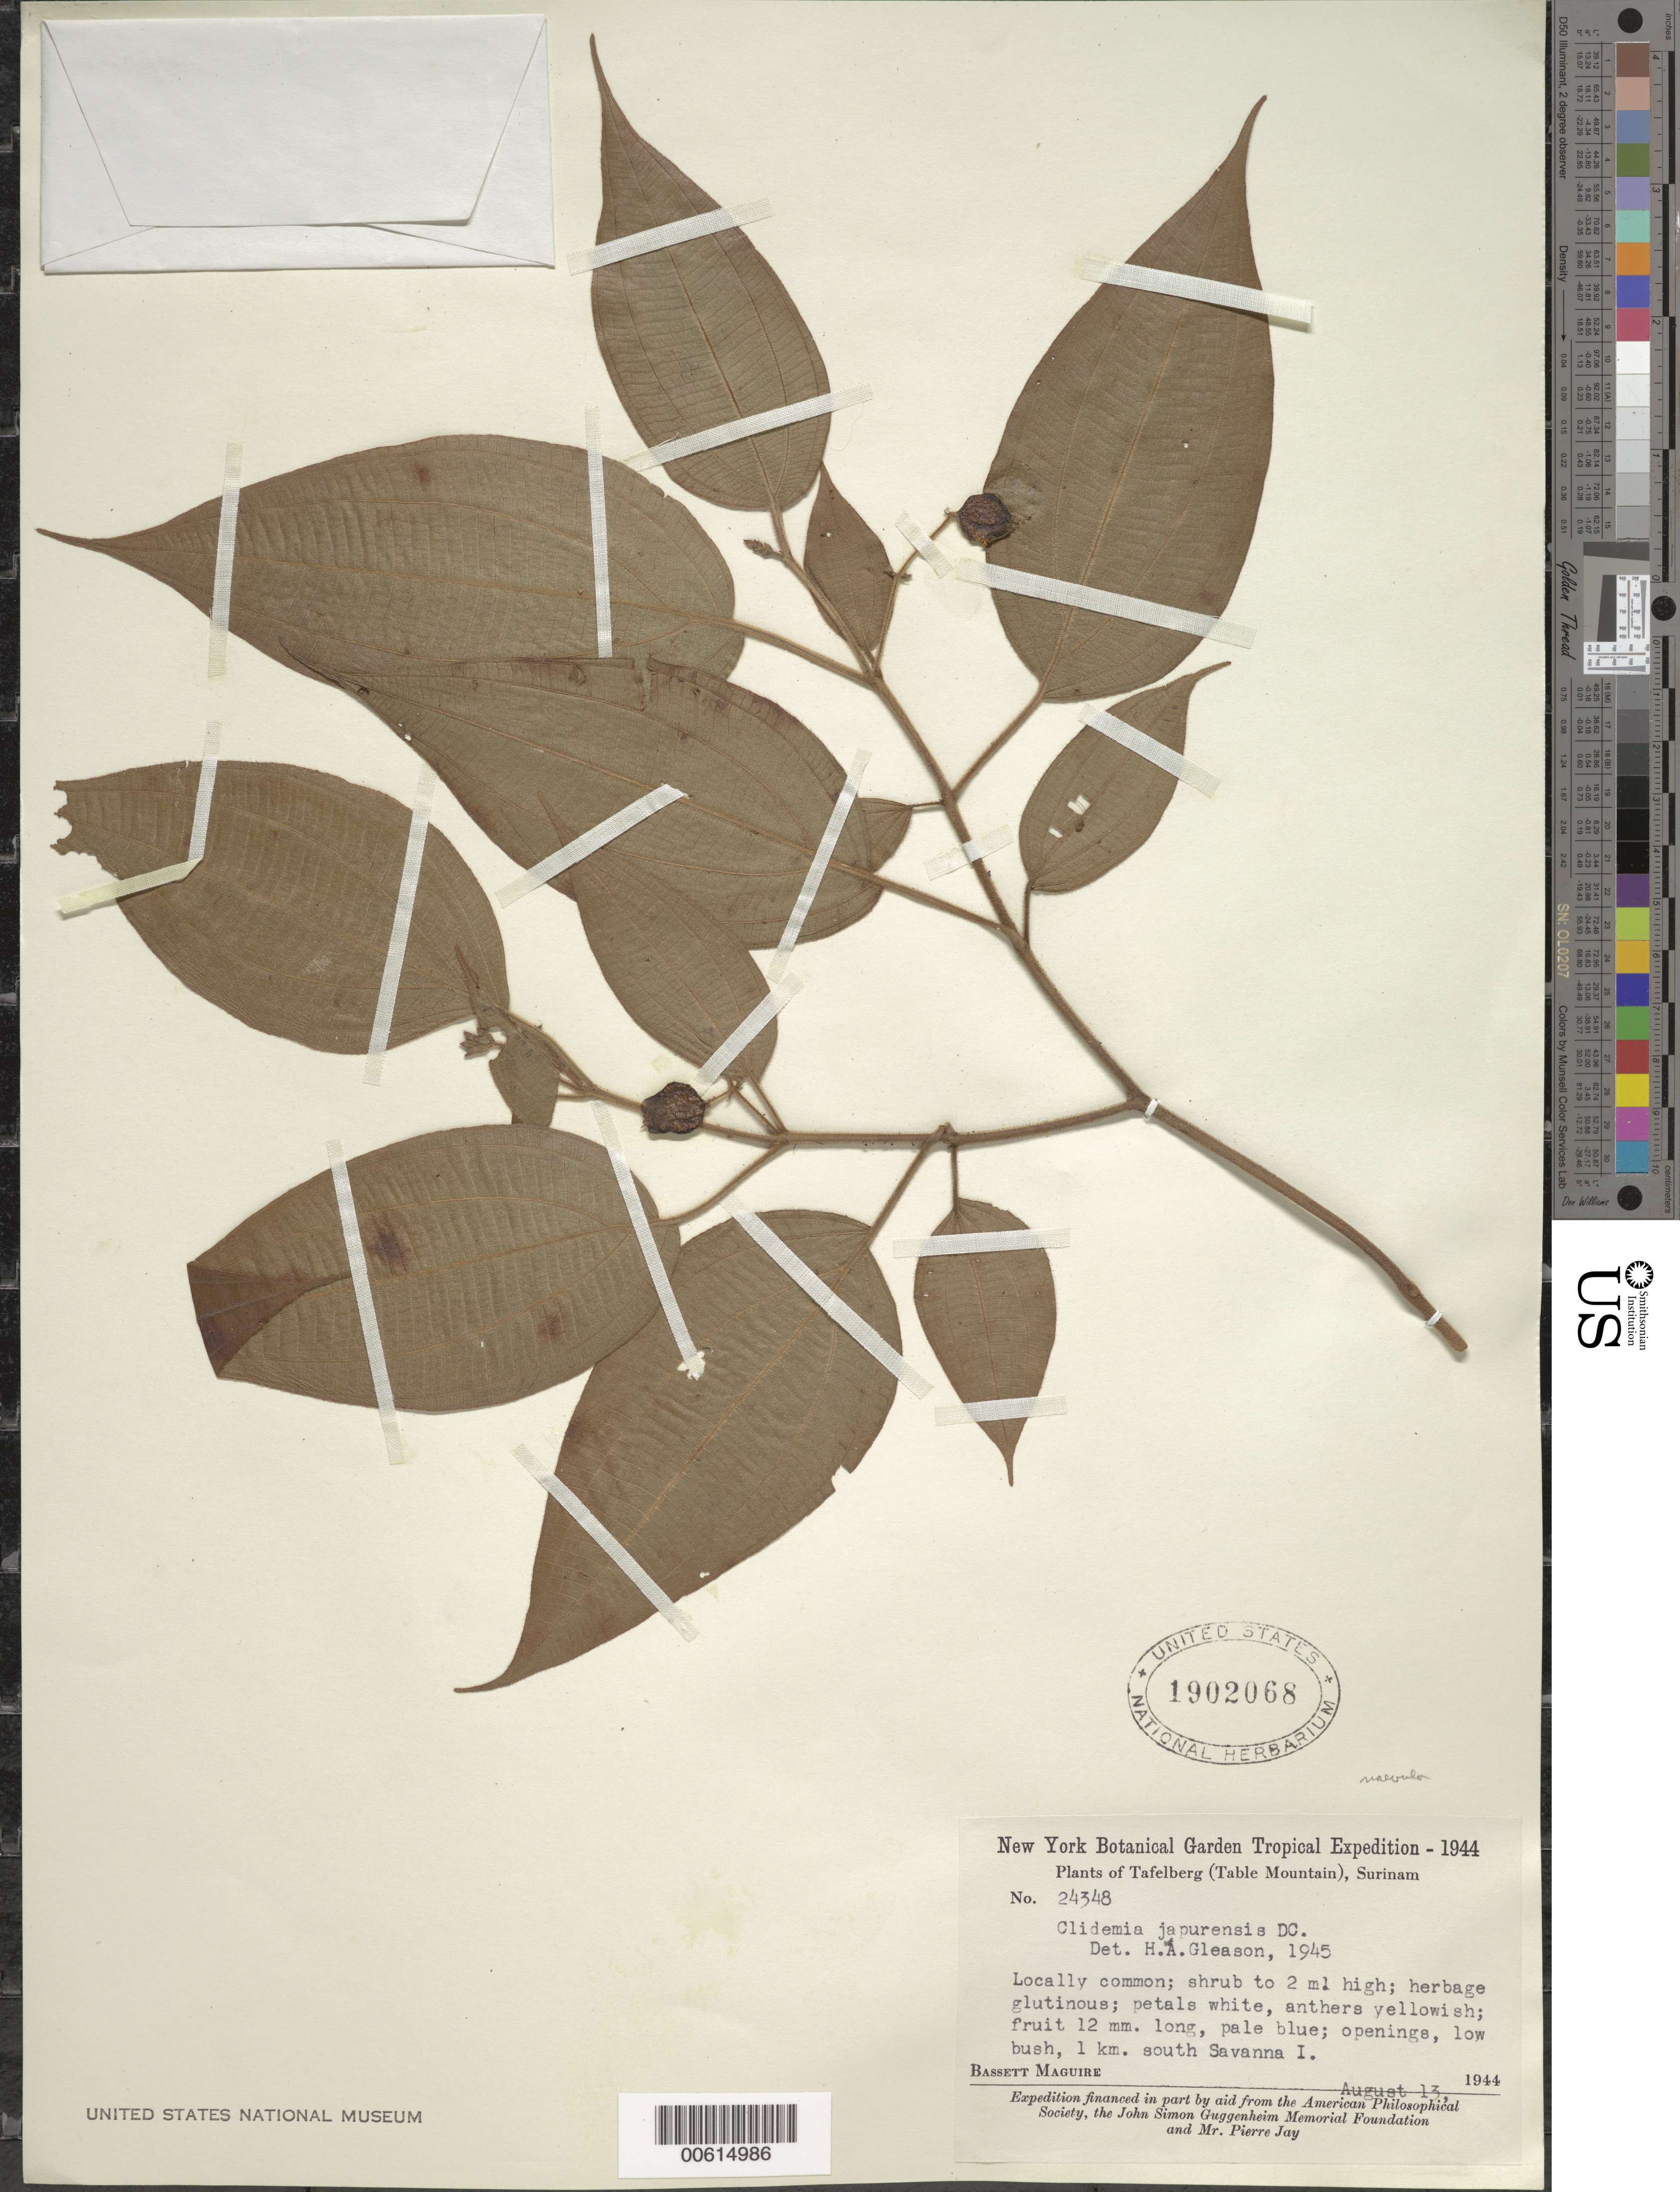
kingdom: Plantae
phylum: Tracheophyta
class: Magnoliopsida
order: Myrtales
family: Melastomataceae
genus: Clidemia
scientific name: Clidemia japurensis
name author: DC.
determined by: Gleason, H. A.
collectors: B. Maguire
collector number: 24348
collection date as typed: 13-Aug-44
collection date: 1944-08-13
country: Suriname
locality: Tafelberg (Table Mountain), south Savanna I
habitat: Openings, low bush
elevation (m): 565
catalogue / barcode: US 1902068